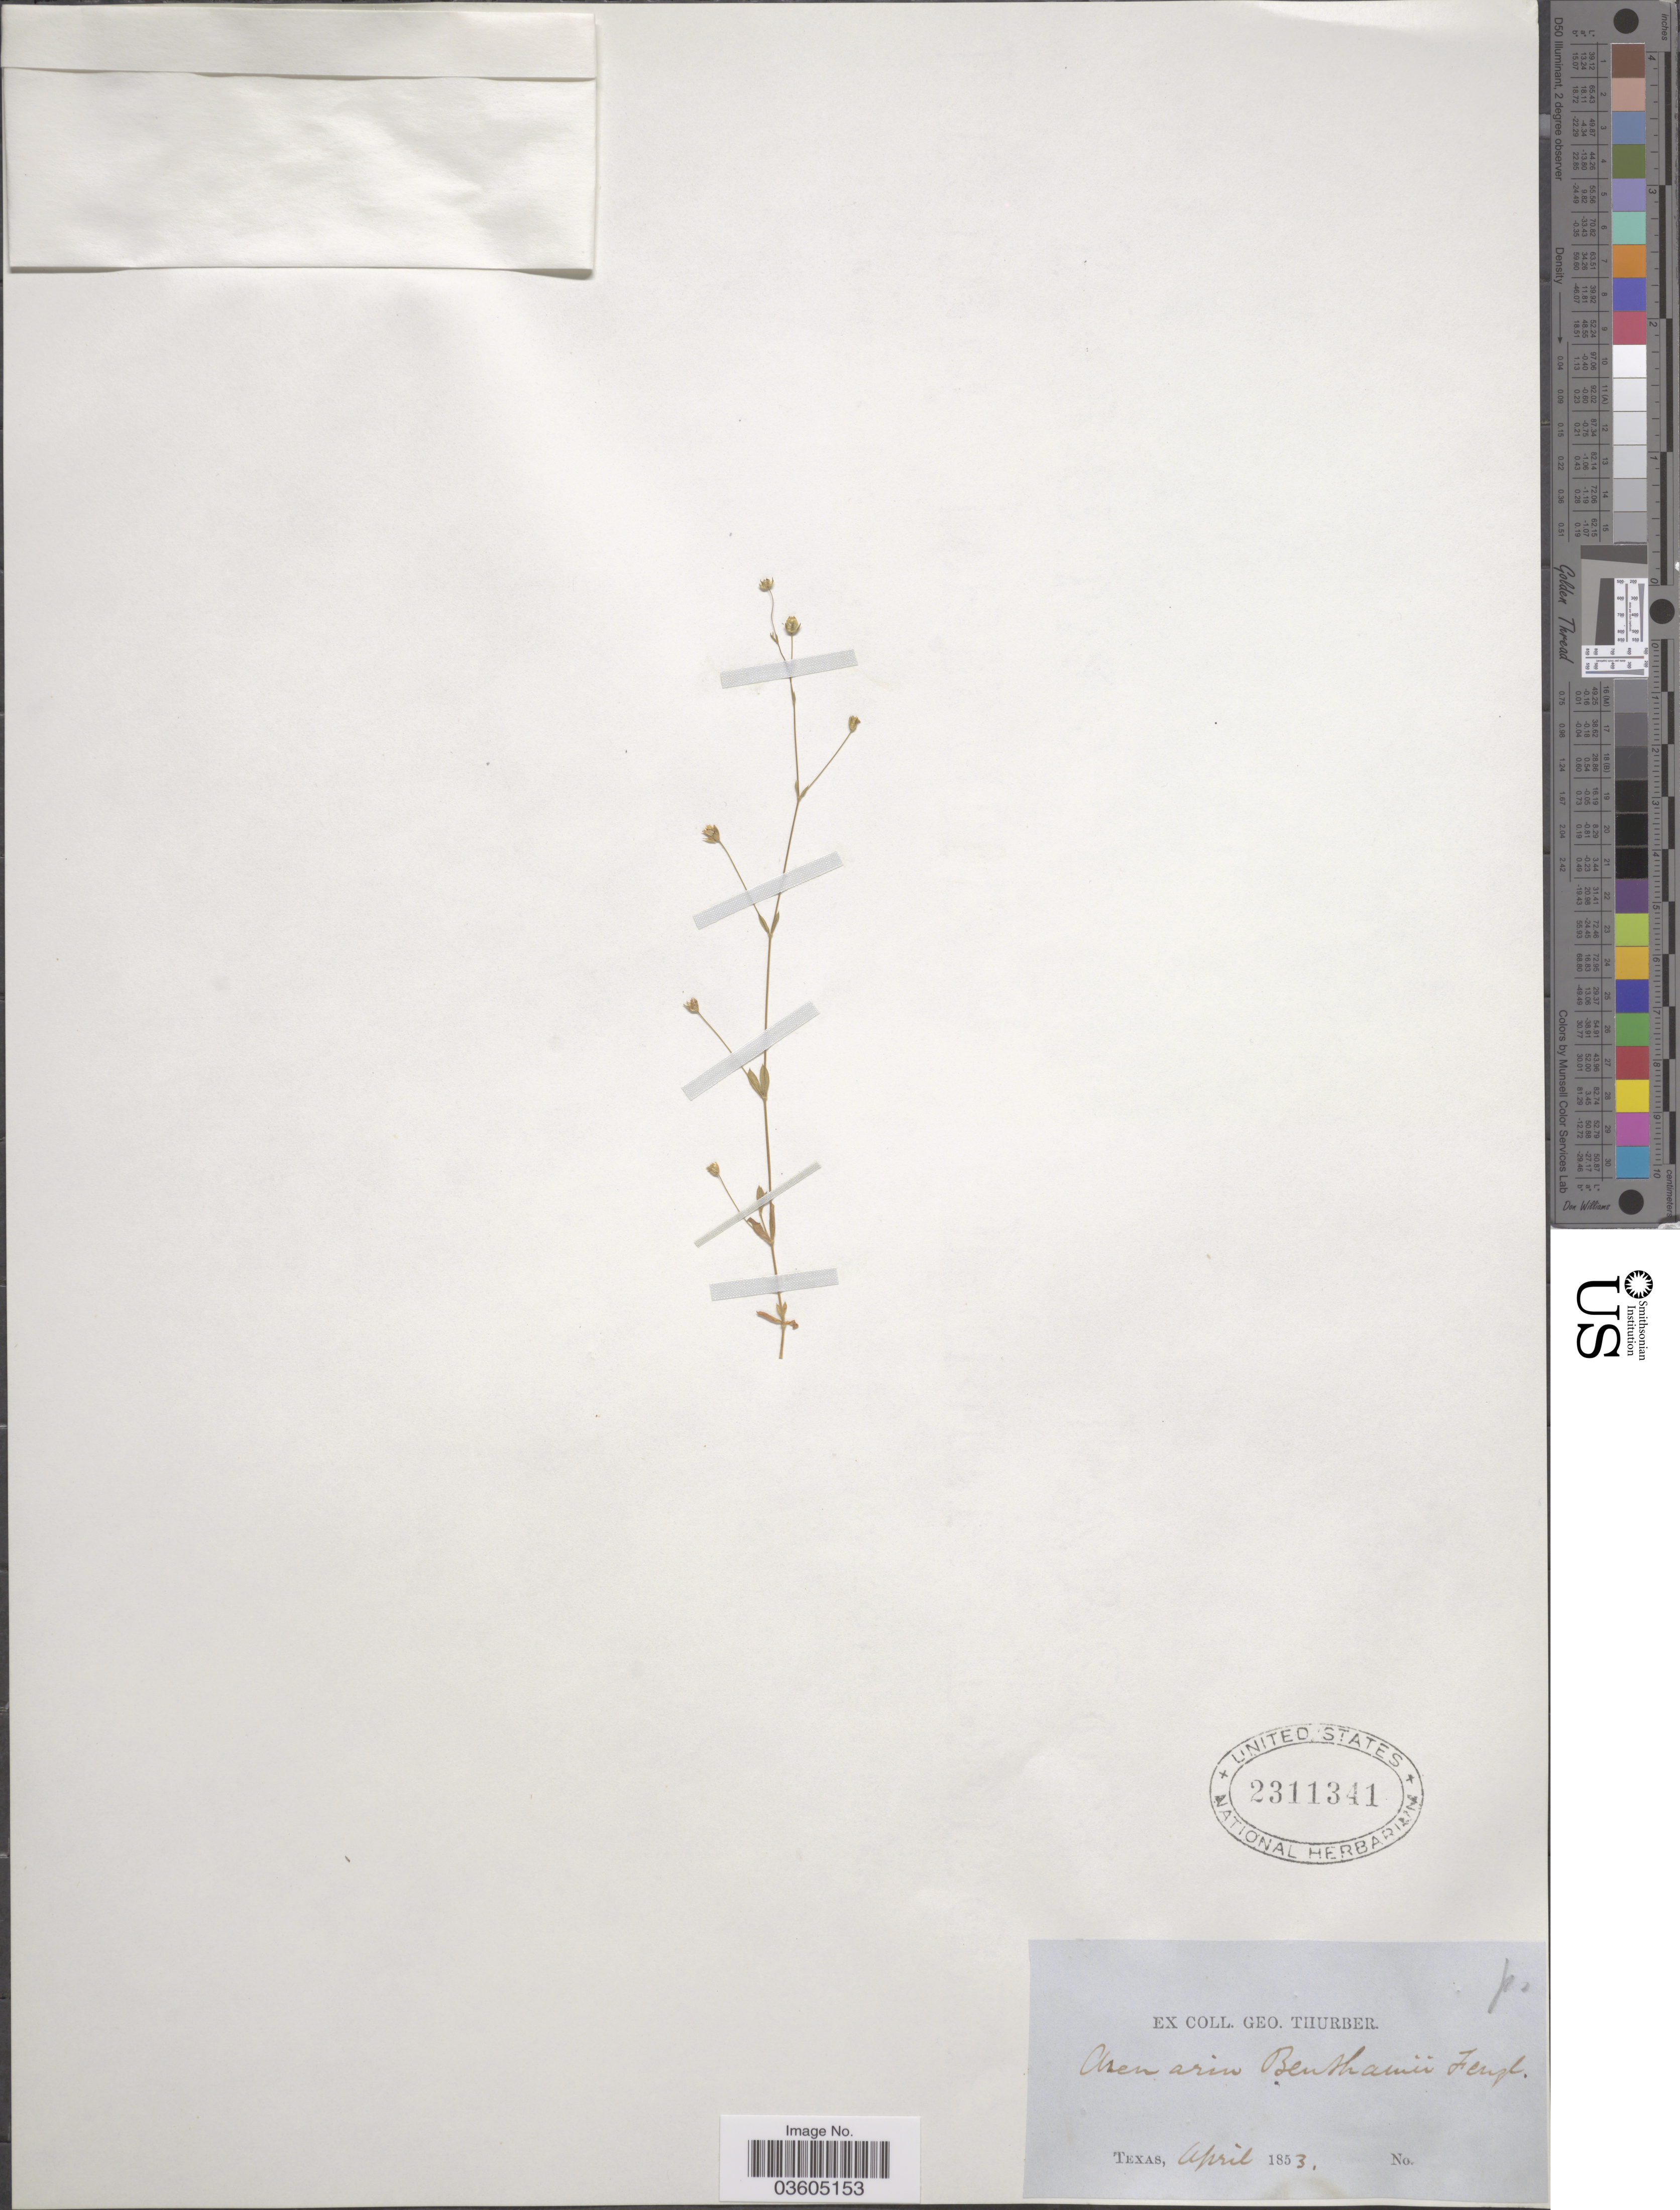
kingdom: Plantae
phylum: Tracheophyta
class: Magnoliopsida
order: Caryophyllales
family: Caryophyllaceae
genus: Arenaria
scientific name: Arenaria benthamii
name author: Fenzl ex Torr. & A. Gray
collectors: G. Thurber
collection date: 1853-04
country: United States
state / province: Texas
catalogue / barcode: US 2311341